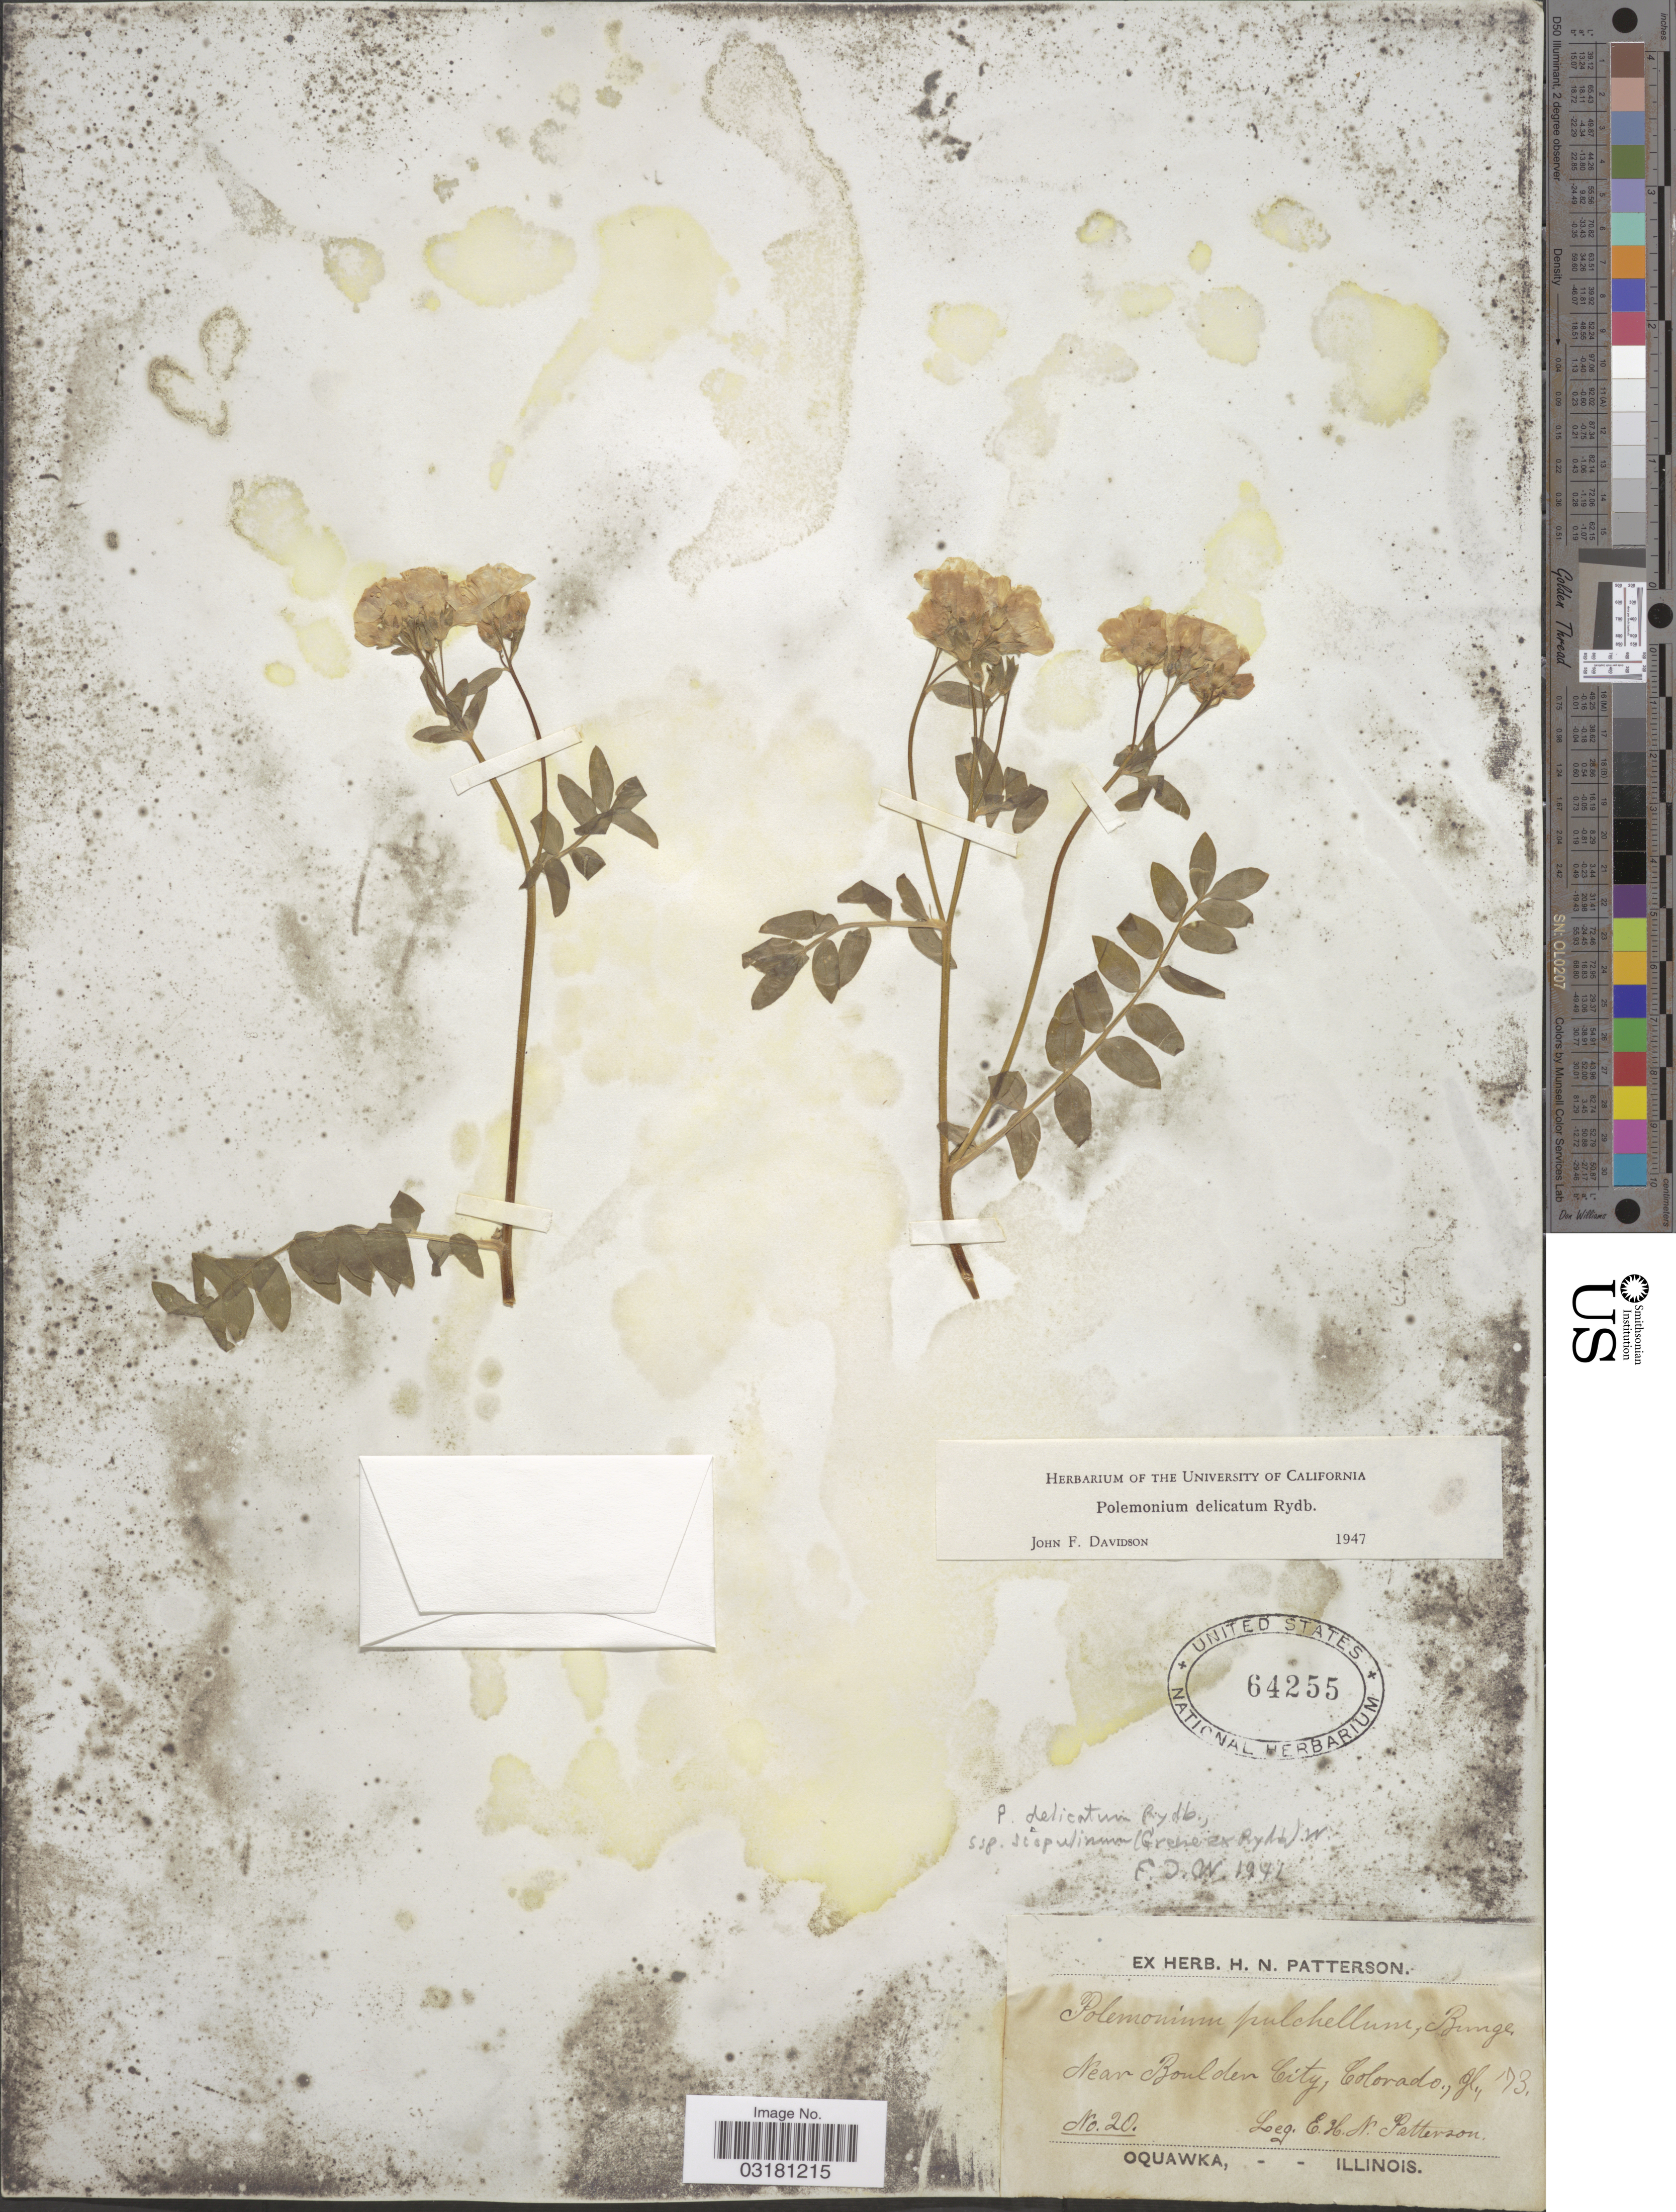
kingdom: Plantae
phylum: Tracheophyta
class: Magnoliopsida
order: Ericales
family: Polemoniaceae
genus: Polemonium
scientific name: Polemonium delicatum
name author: Rydb.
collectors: E. Patterson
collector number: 20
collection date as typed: Transcribed d/m/y: /7/73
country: United States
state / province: Colorado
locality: Near Boulder City, Colorado.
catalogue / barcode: US 64255